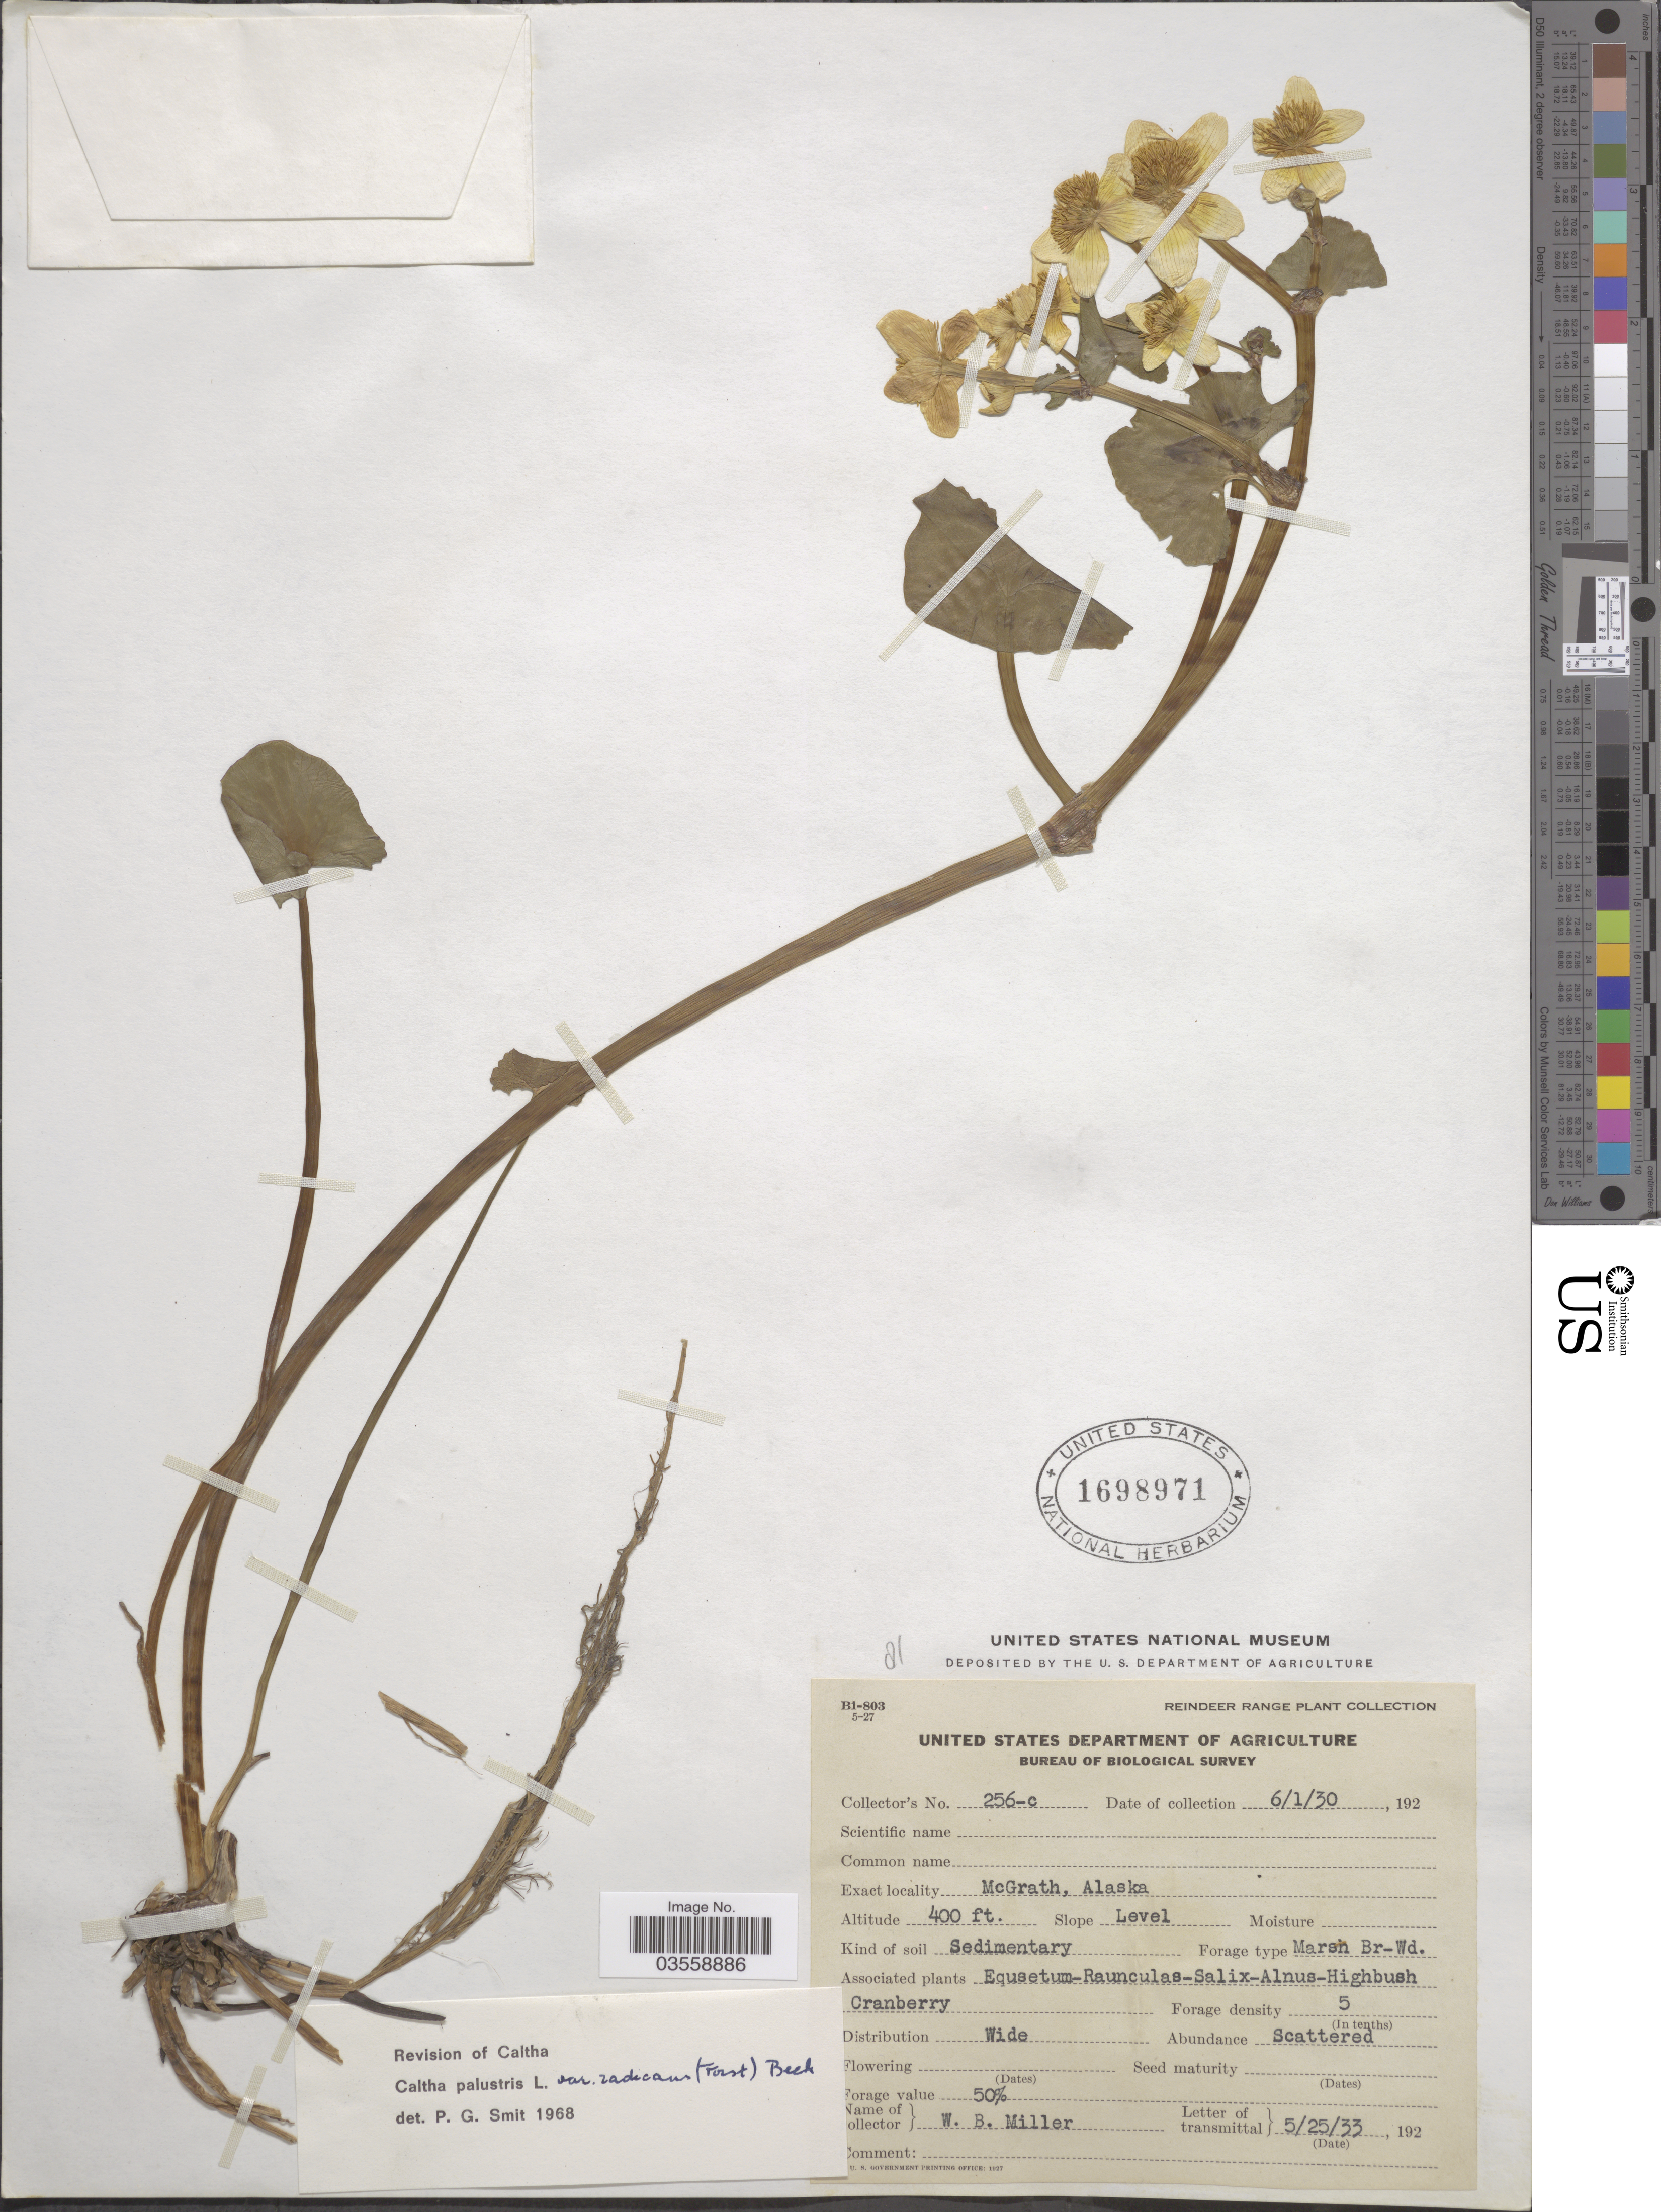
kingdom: Plantae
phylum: Tracheophyta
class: Magnoliopsida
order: Ranunculales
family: Ranunculaceae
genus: Caltha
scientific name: Caltha palustris var. radicans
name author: (T.F. Forst) Beck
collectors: W. Miller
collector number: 256-c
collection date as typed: Transcribed d/m/y: 25/5/33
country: United States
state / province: Alaska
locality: McGrath.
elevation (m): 122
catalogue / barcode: US 1698971